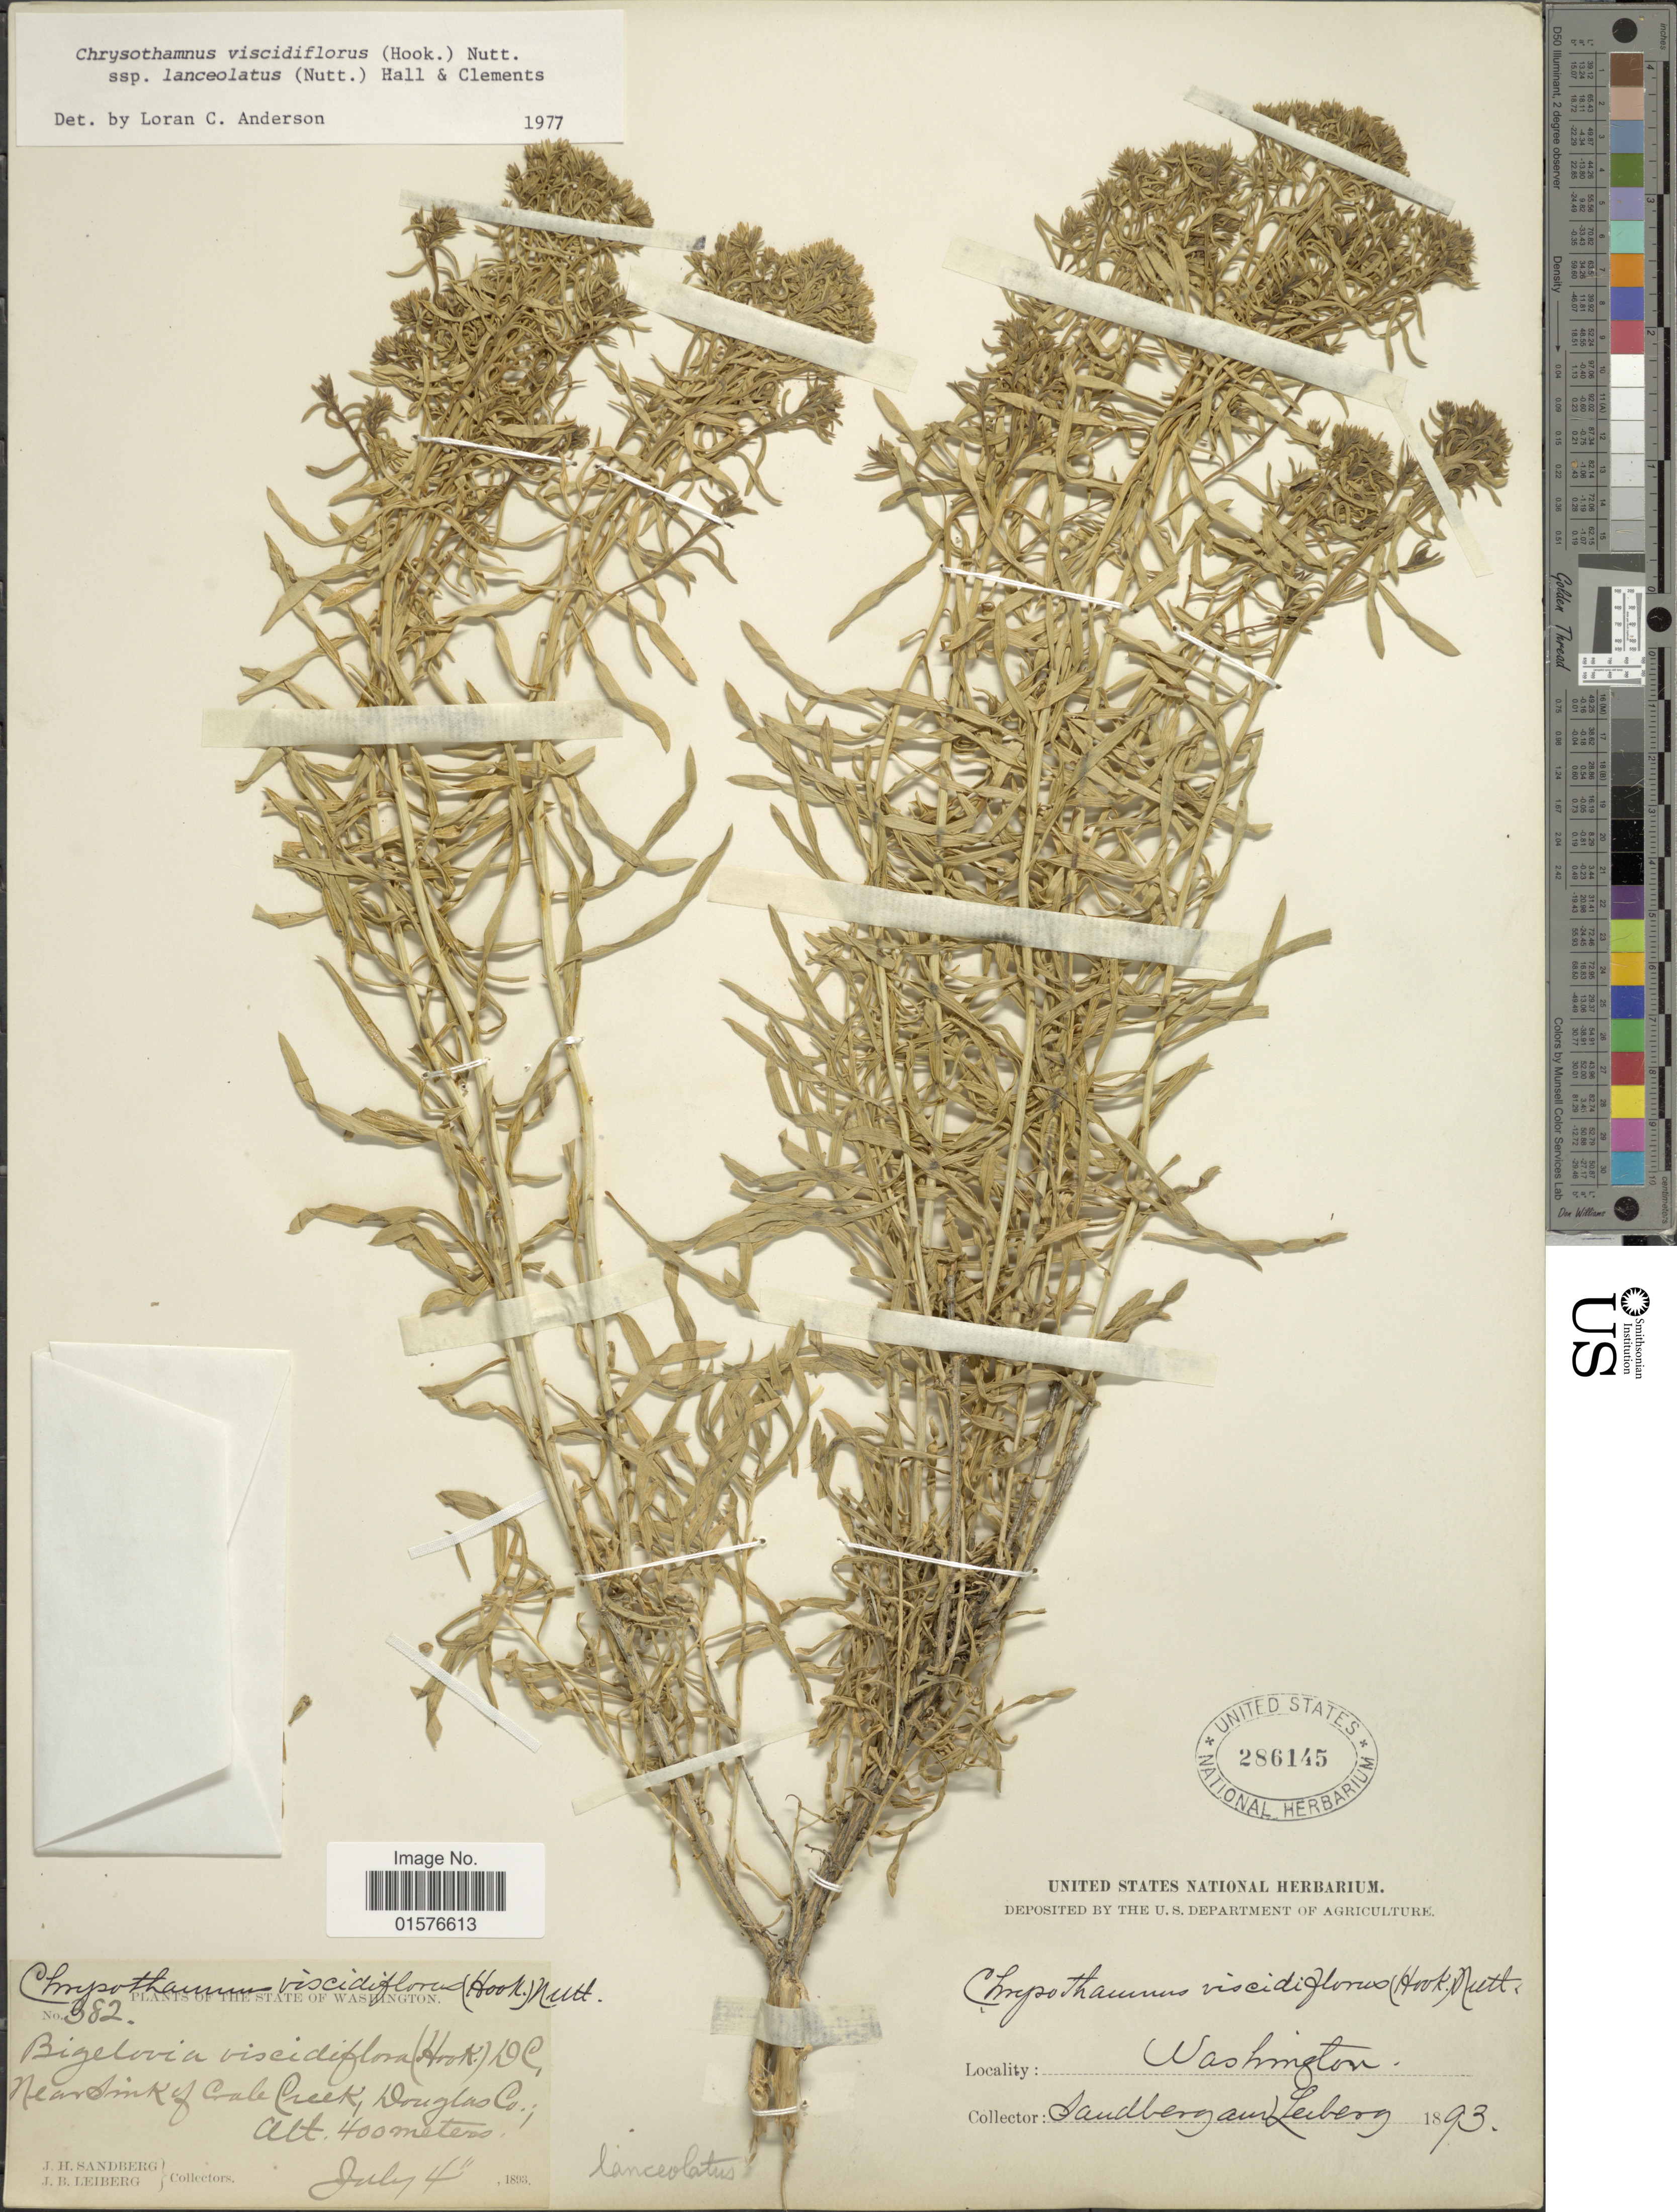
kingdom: Plantae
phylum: Tracheophyta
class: Magnoliopsida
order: Asterales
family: Asteraceae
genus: Chrysothamnus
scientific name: Chrysothamnus viscidiflorus subsp. lanceolatus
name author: (Nutt.) H.M. Hall & Clem.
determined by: Urbatsch, Lowell E., Curator (LSU), Louisiana State University (UNITED STATES)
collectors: J. H. Sandberg & J. B. Leiberg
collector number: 382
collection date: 1893-07-04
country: United States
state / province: Washington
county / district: Douglas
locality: Near sink of Crale Creek, Douglas Co.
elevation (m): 400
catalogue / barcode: US 286145